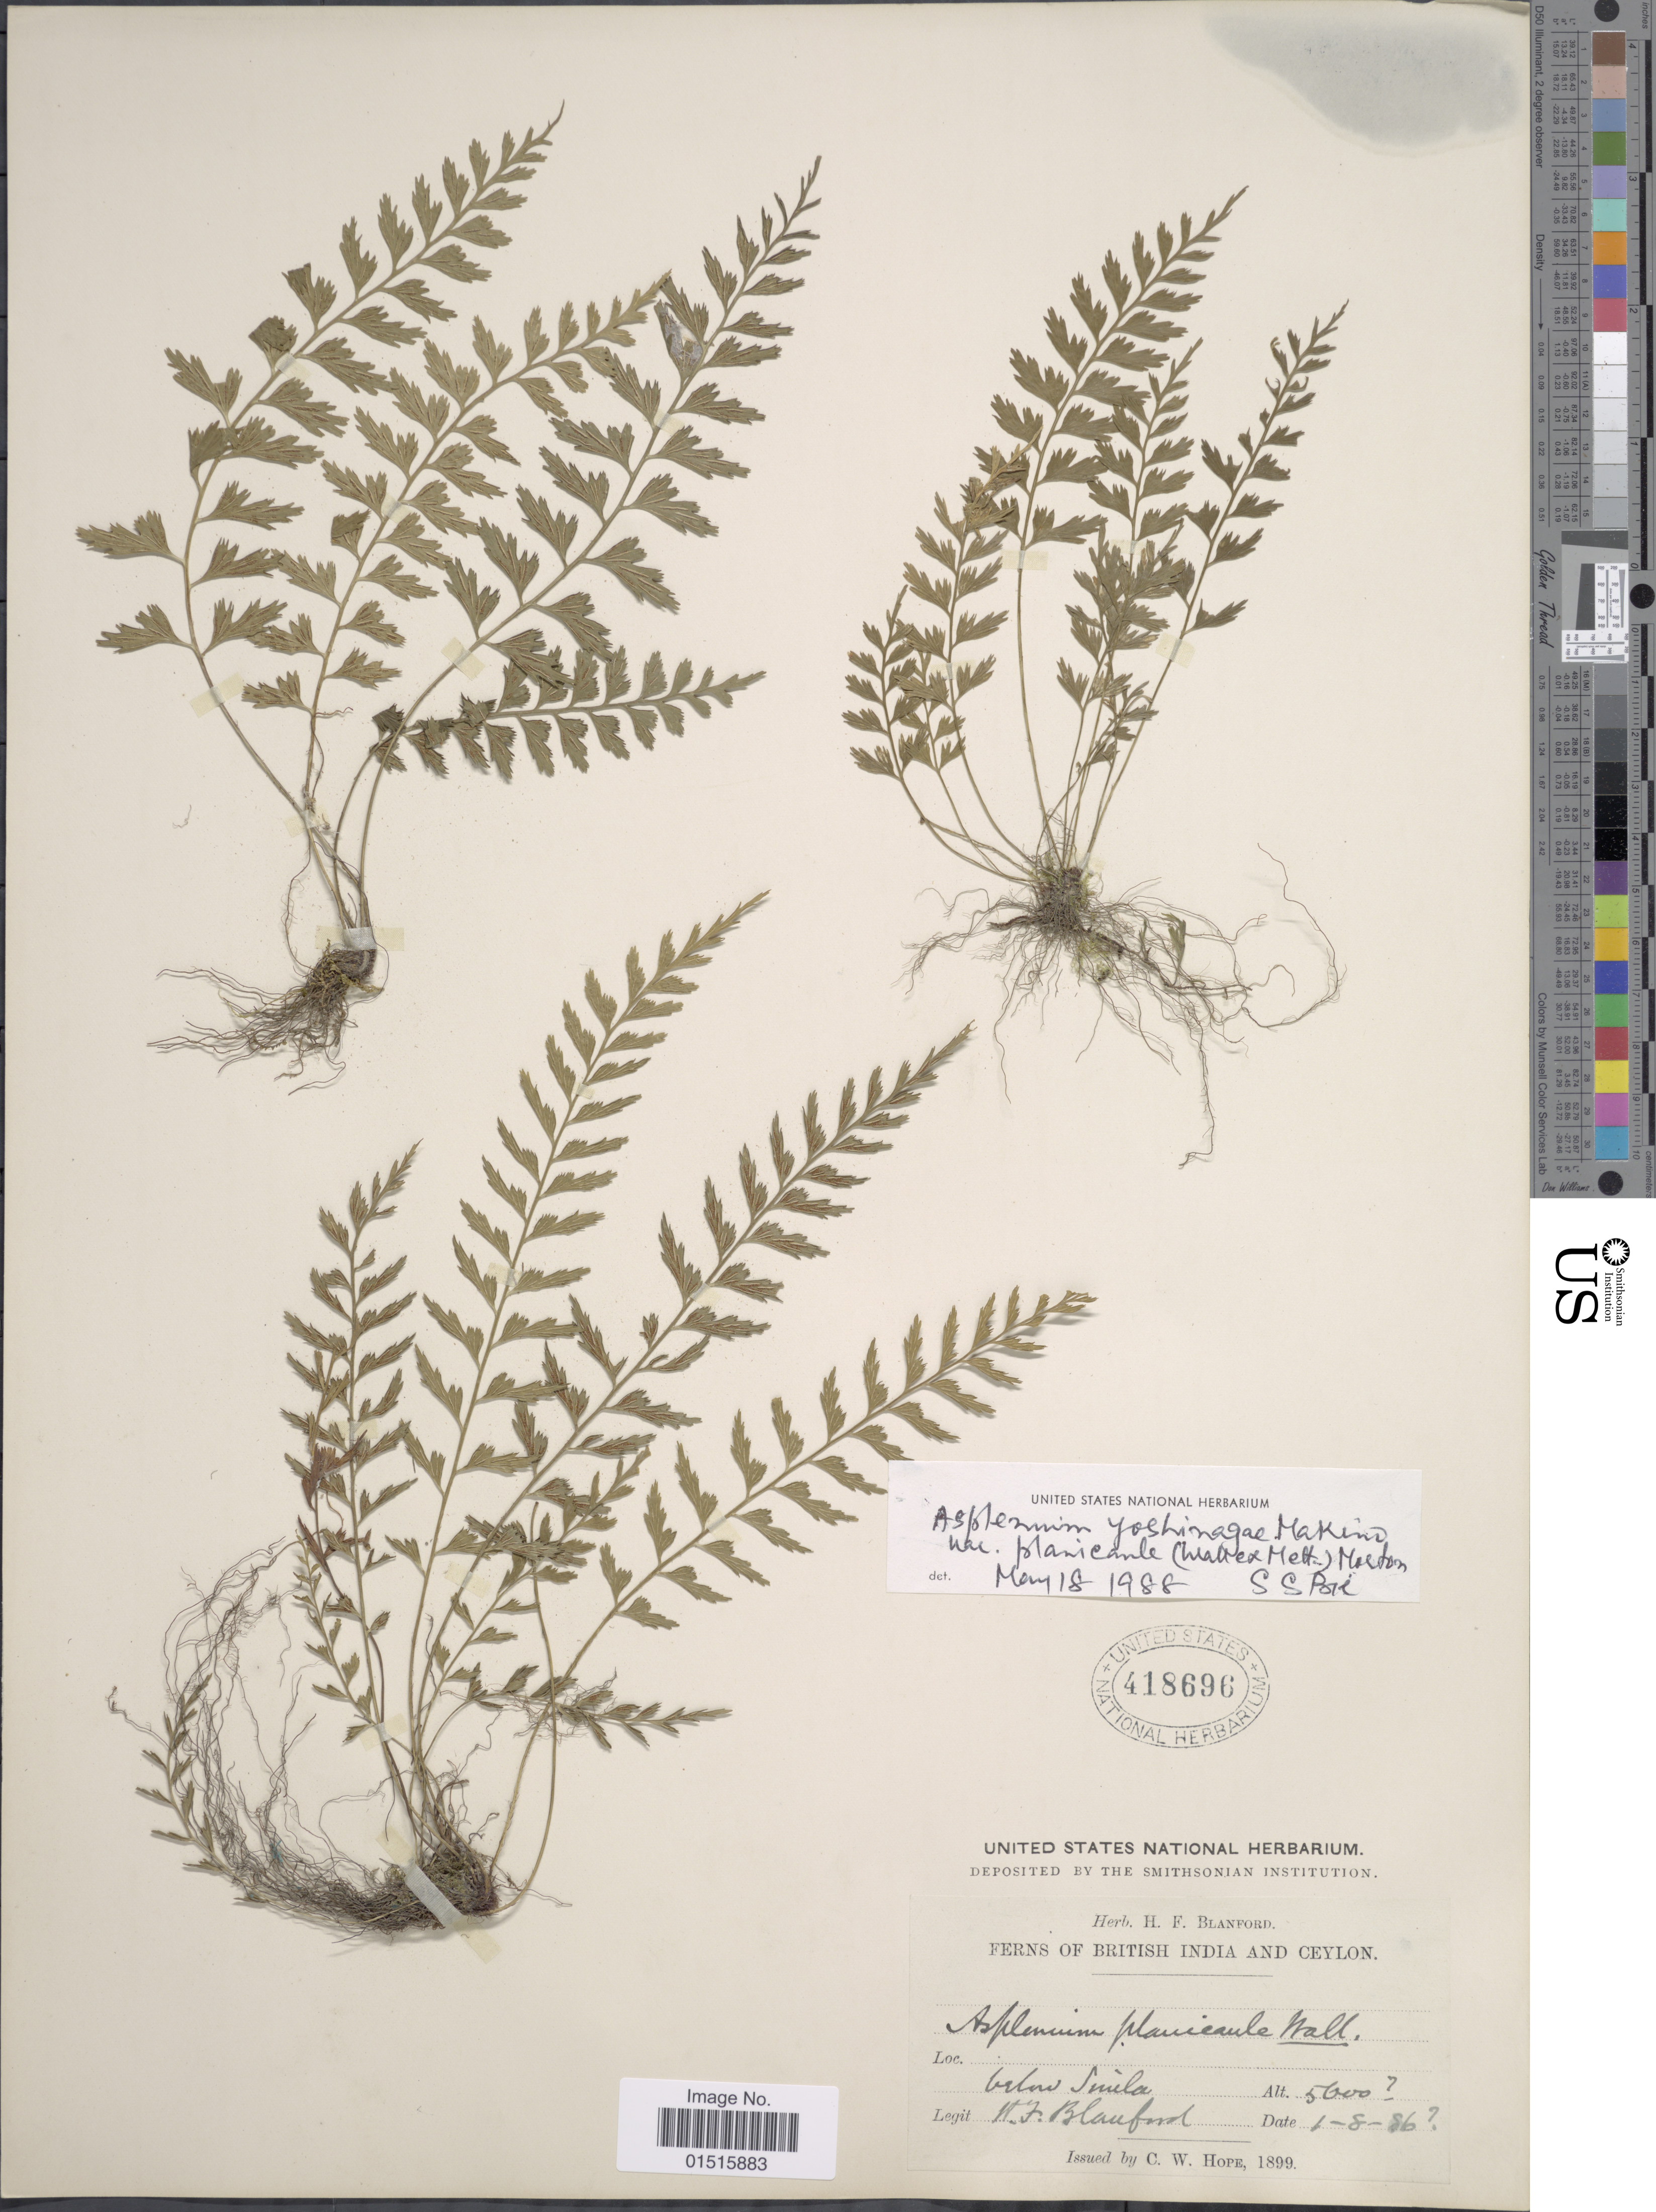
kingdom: Plantae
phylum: Tracheophyta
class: Polypodiopsida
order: Polypodiales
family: Aspleniaceae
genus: Asplenium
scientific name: Asplenium yoshinagae var. planicaule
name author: (Wall. ex Mett.) C.V. Morton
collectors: H. Blanford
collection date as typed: Transcribed d/m/y: 1/8/86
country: India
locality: Ferns of British India, Ceylon, below Simla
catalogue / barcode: US 418696